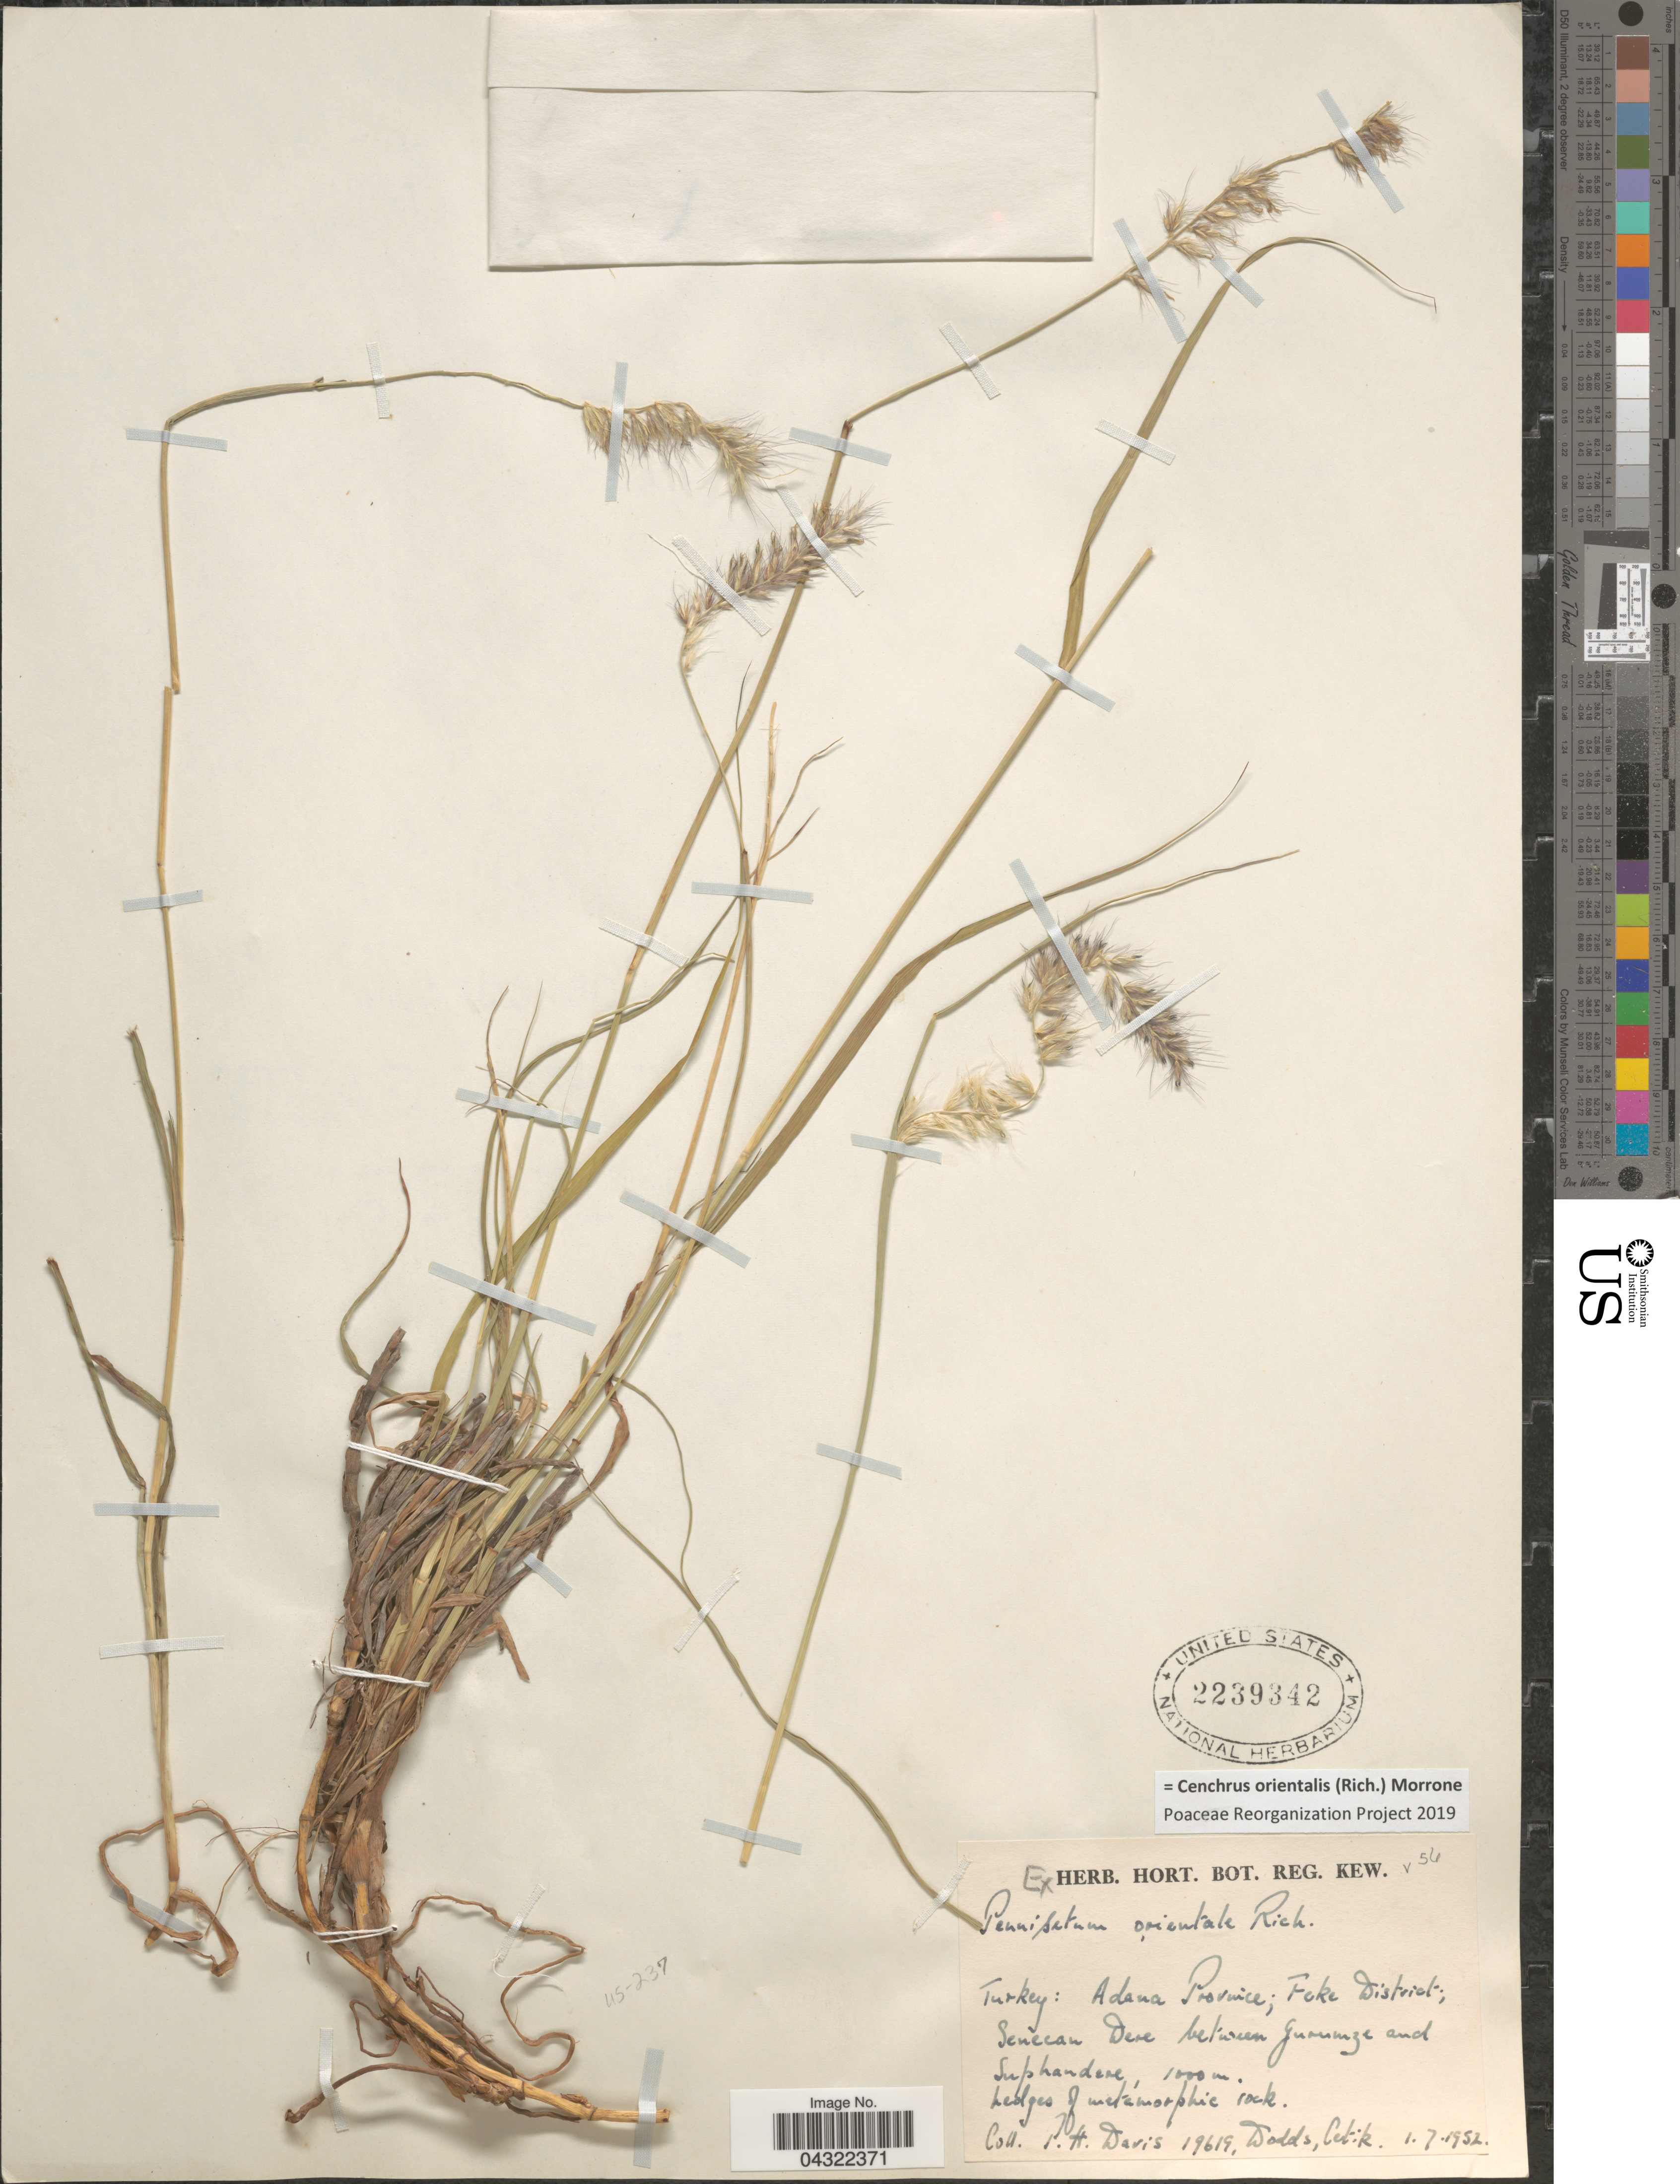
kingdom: Plantae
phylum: Tracheophyta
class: Liliopsida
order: Poales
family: Poaceae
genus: Cenchrus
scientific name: Cenchrus orientalis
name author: (Rich.) Morrone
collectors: P. Davis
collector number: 19619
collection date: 1952-07-01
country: Turkey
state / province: Adana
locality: Foke District; Senecan [interpreted] Dere [interpreted] between Guanmze [interpreted] and Suphandere.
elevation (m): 1000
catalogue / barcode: US 2239342